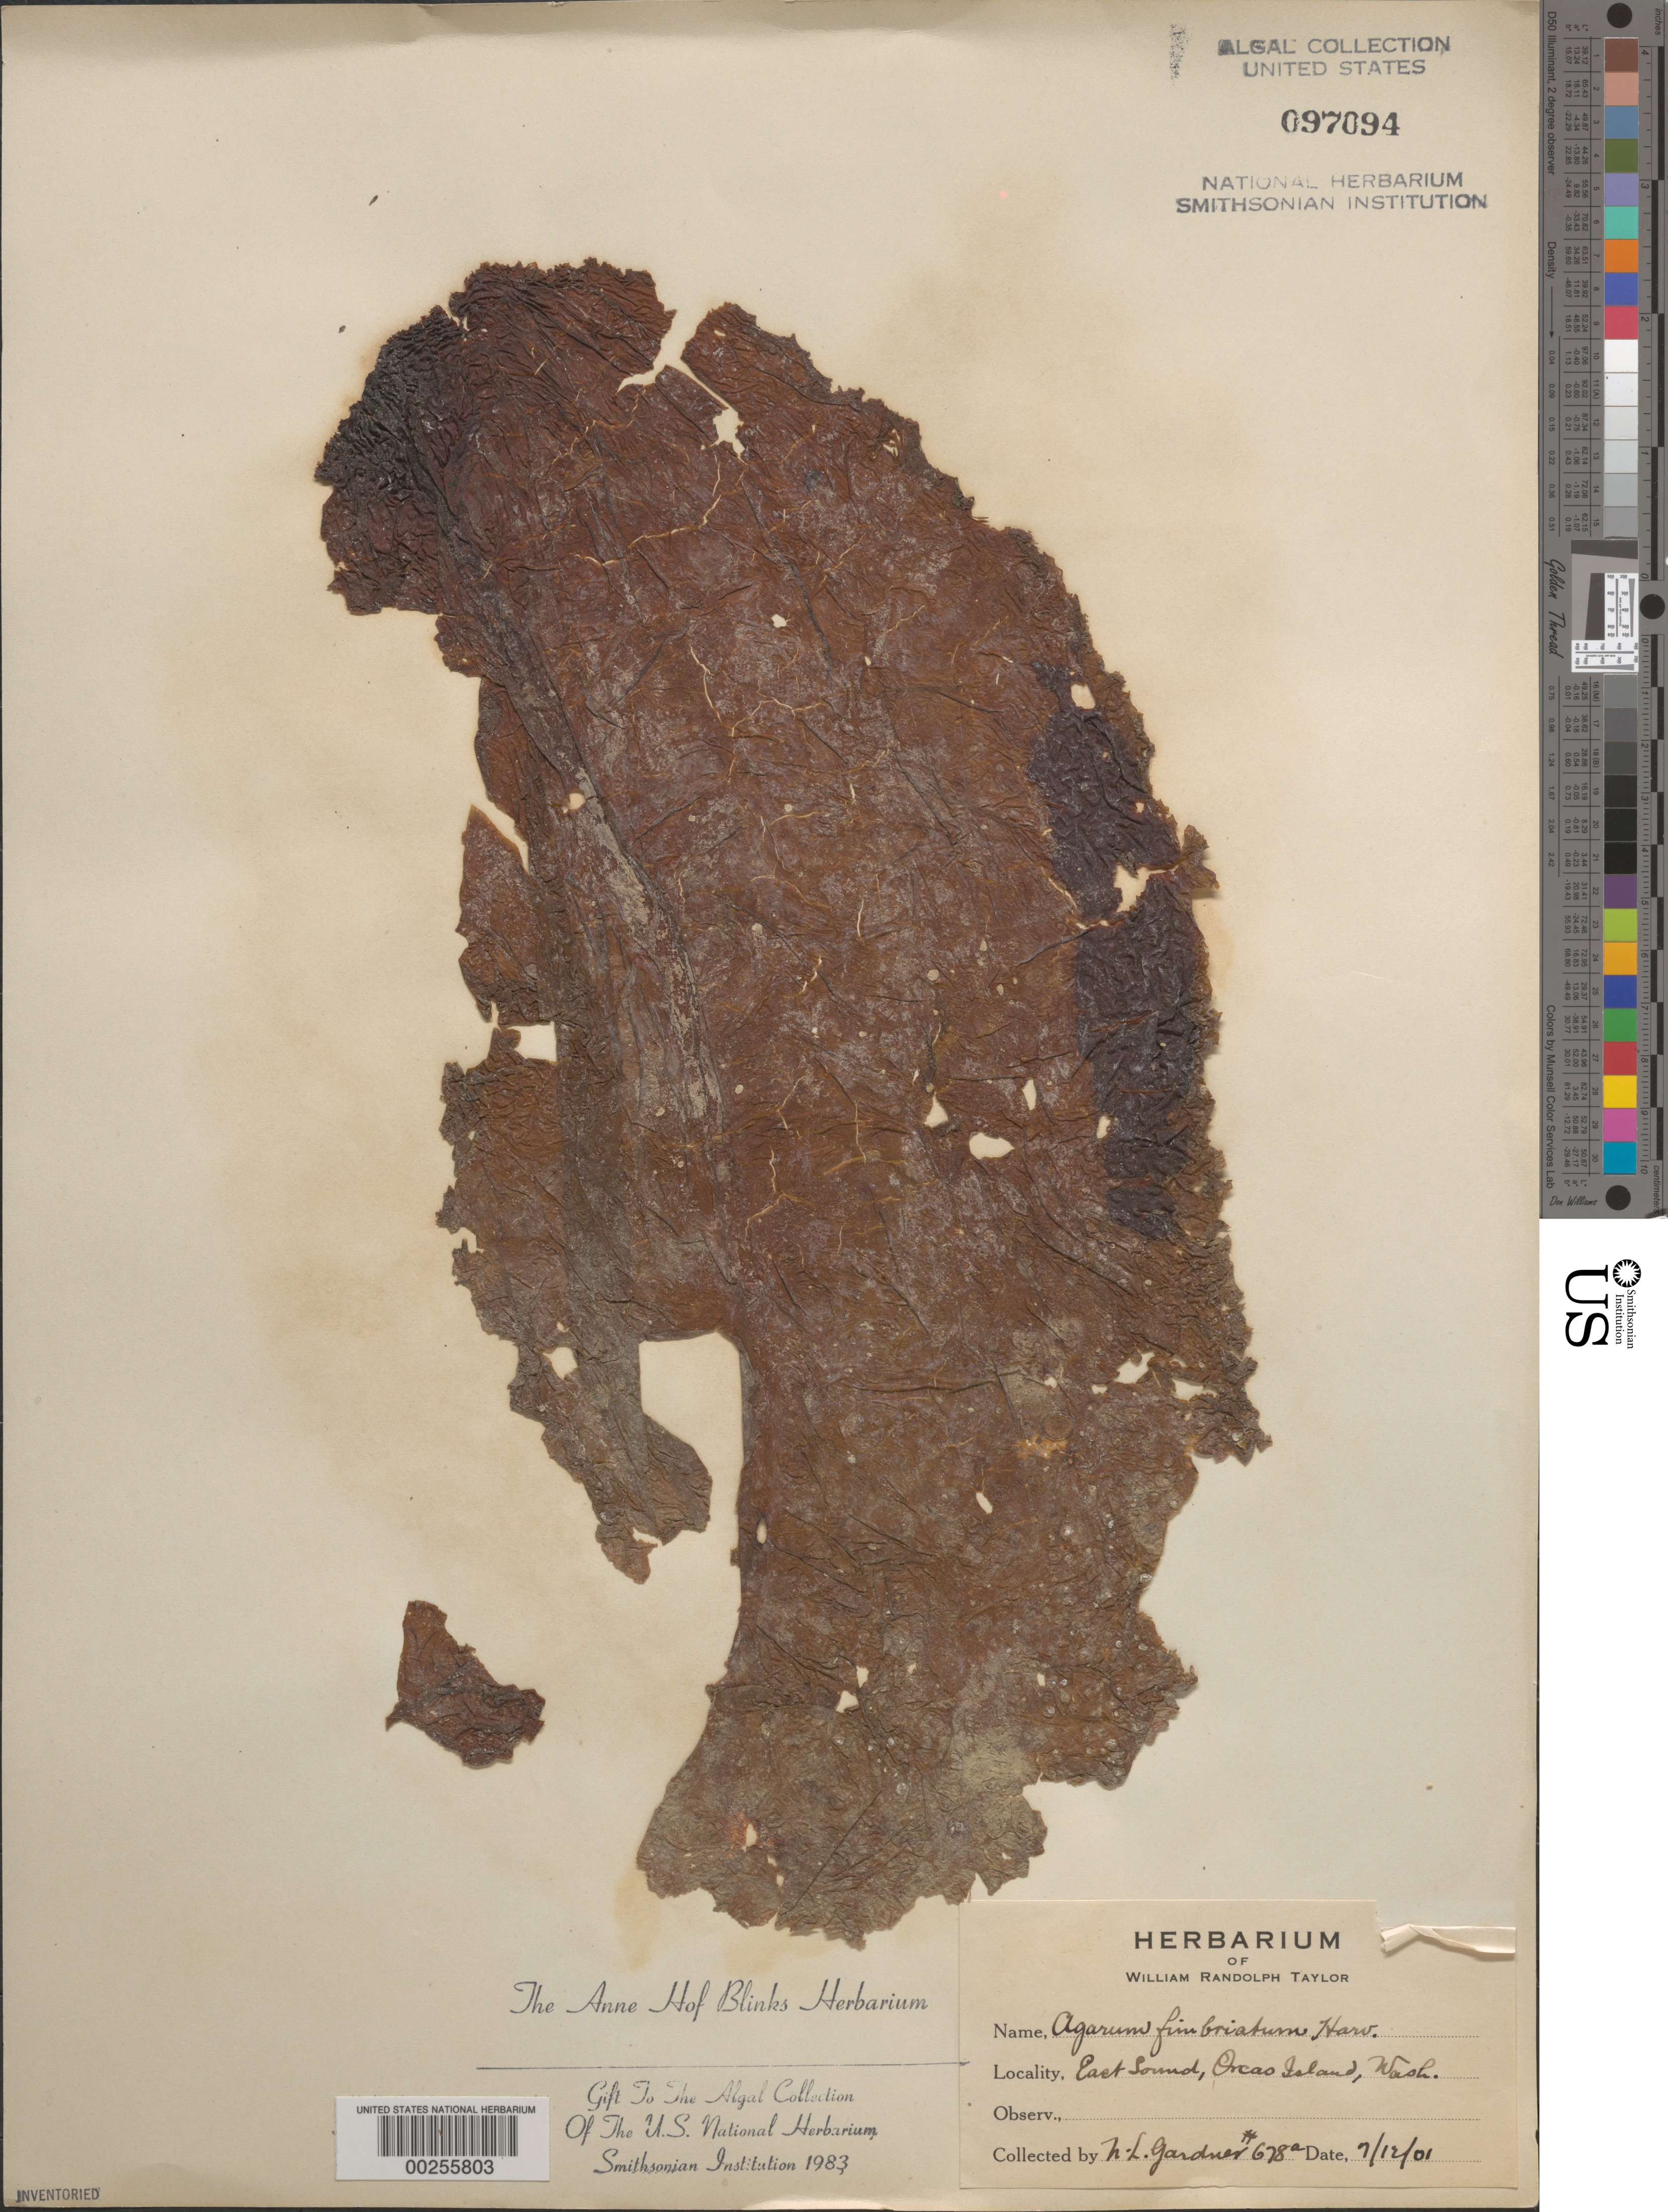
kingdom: Chromista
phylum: Ochrophyta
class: Phaeophyceae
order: Laminariales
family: Agaraceae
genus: Neoagarum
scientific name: Neoagarum fimbriatum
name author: (Harvey) H.Kawai & Hanyuda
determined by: Algae name updating Project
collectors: N. Gardner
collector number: NLG 678a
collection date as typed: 12 Jul 1901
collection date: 1901-07-12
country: United States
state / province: Washington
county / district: San Juan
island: Orcas Island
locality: East Sound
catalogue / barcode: US 97094